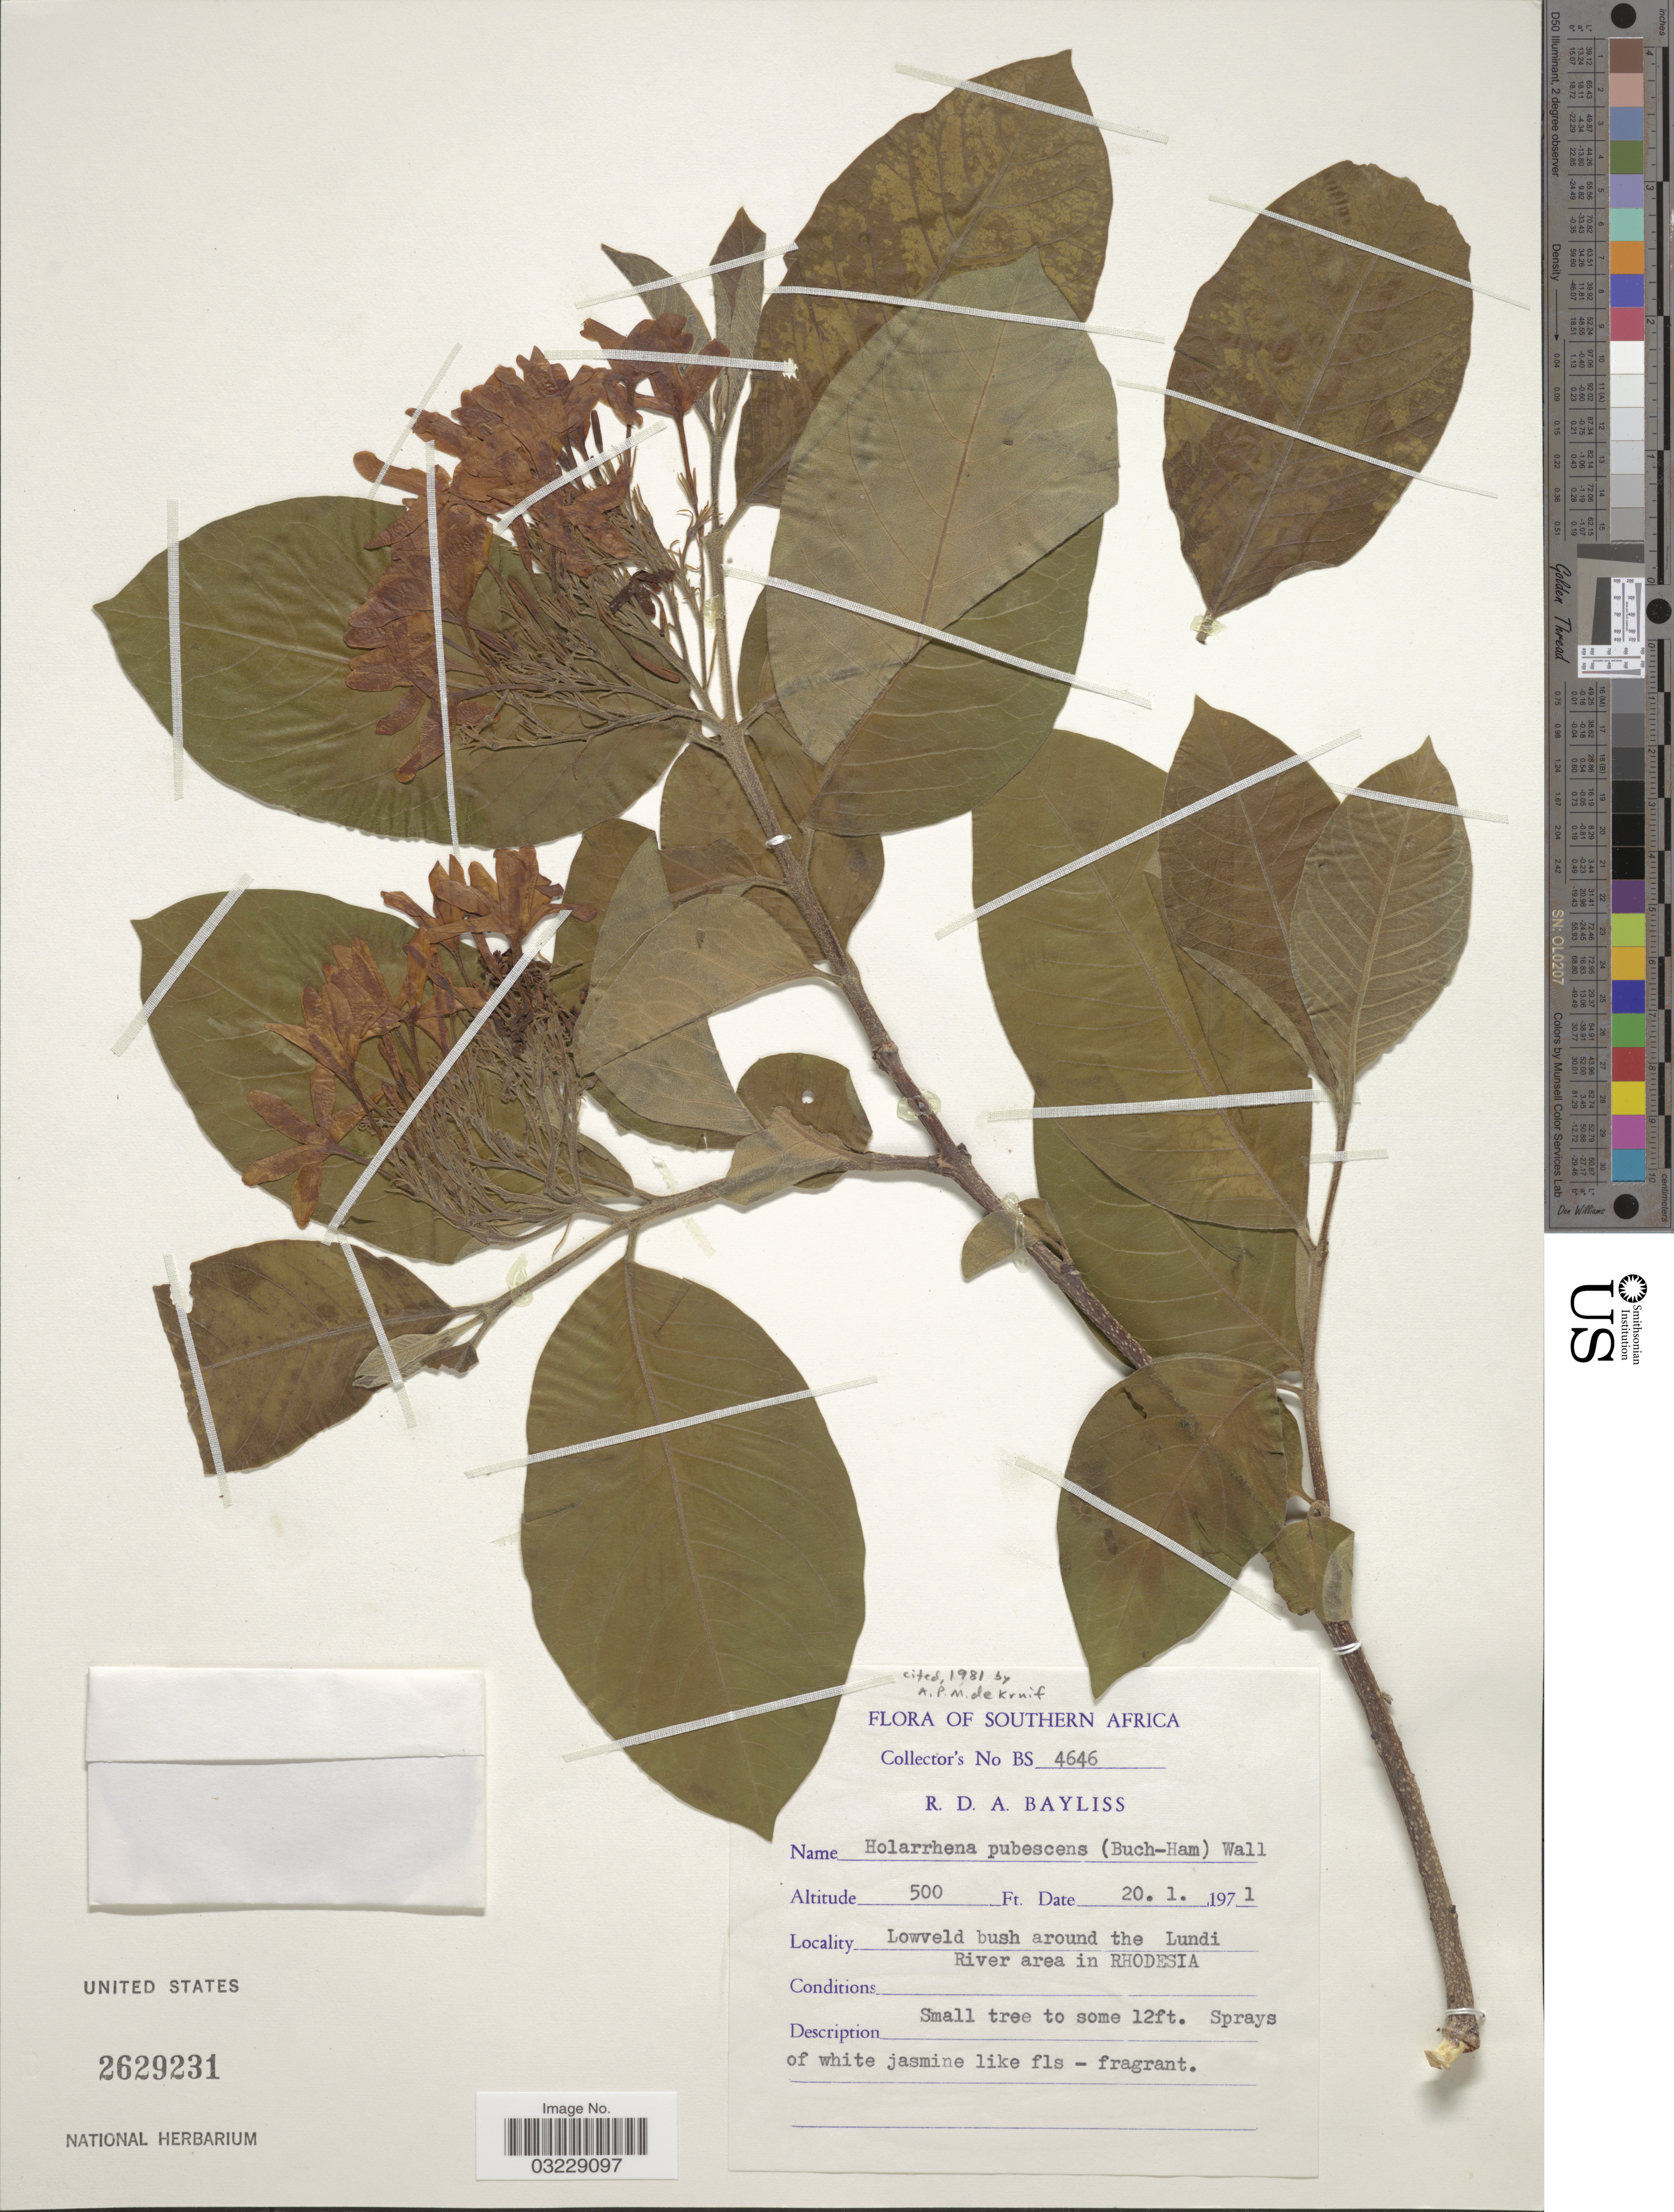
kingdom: Plantae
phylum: Tracheophyta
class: Magnoliopsida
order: Gentianales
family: Apocynaceae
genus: Holarrhena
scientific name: Holarrhena pubescens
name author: (Buch.-Ham.) Wall. ex G. Don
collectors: R. Bayliss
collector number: BS4646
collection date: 1971-01-20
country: Zimbabwe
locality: Southern Africa. Lowveld bush around the Lundi River area in Rhodesia.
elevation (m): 152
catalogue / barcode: US 2629231